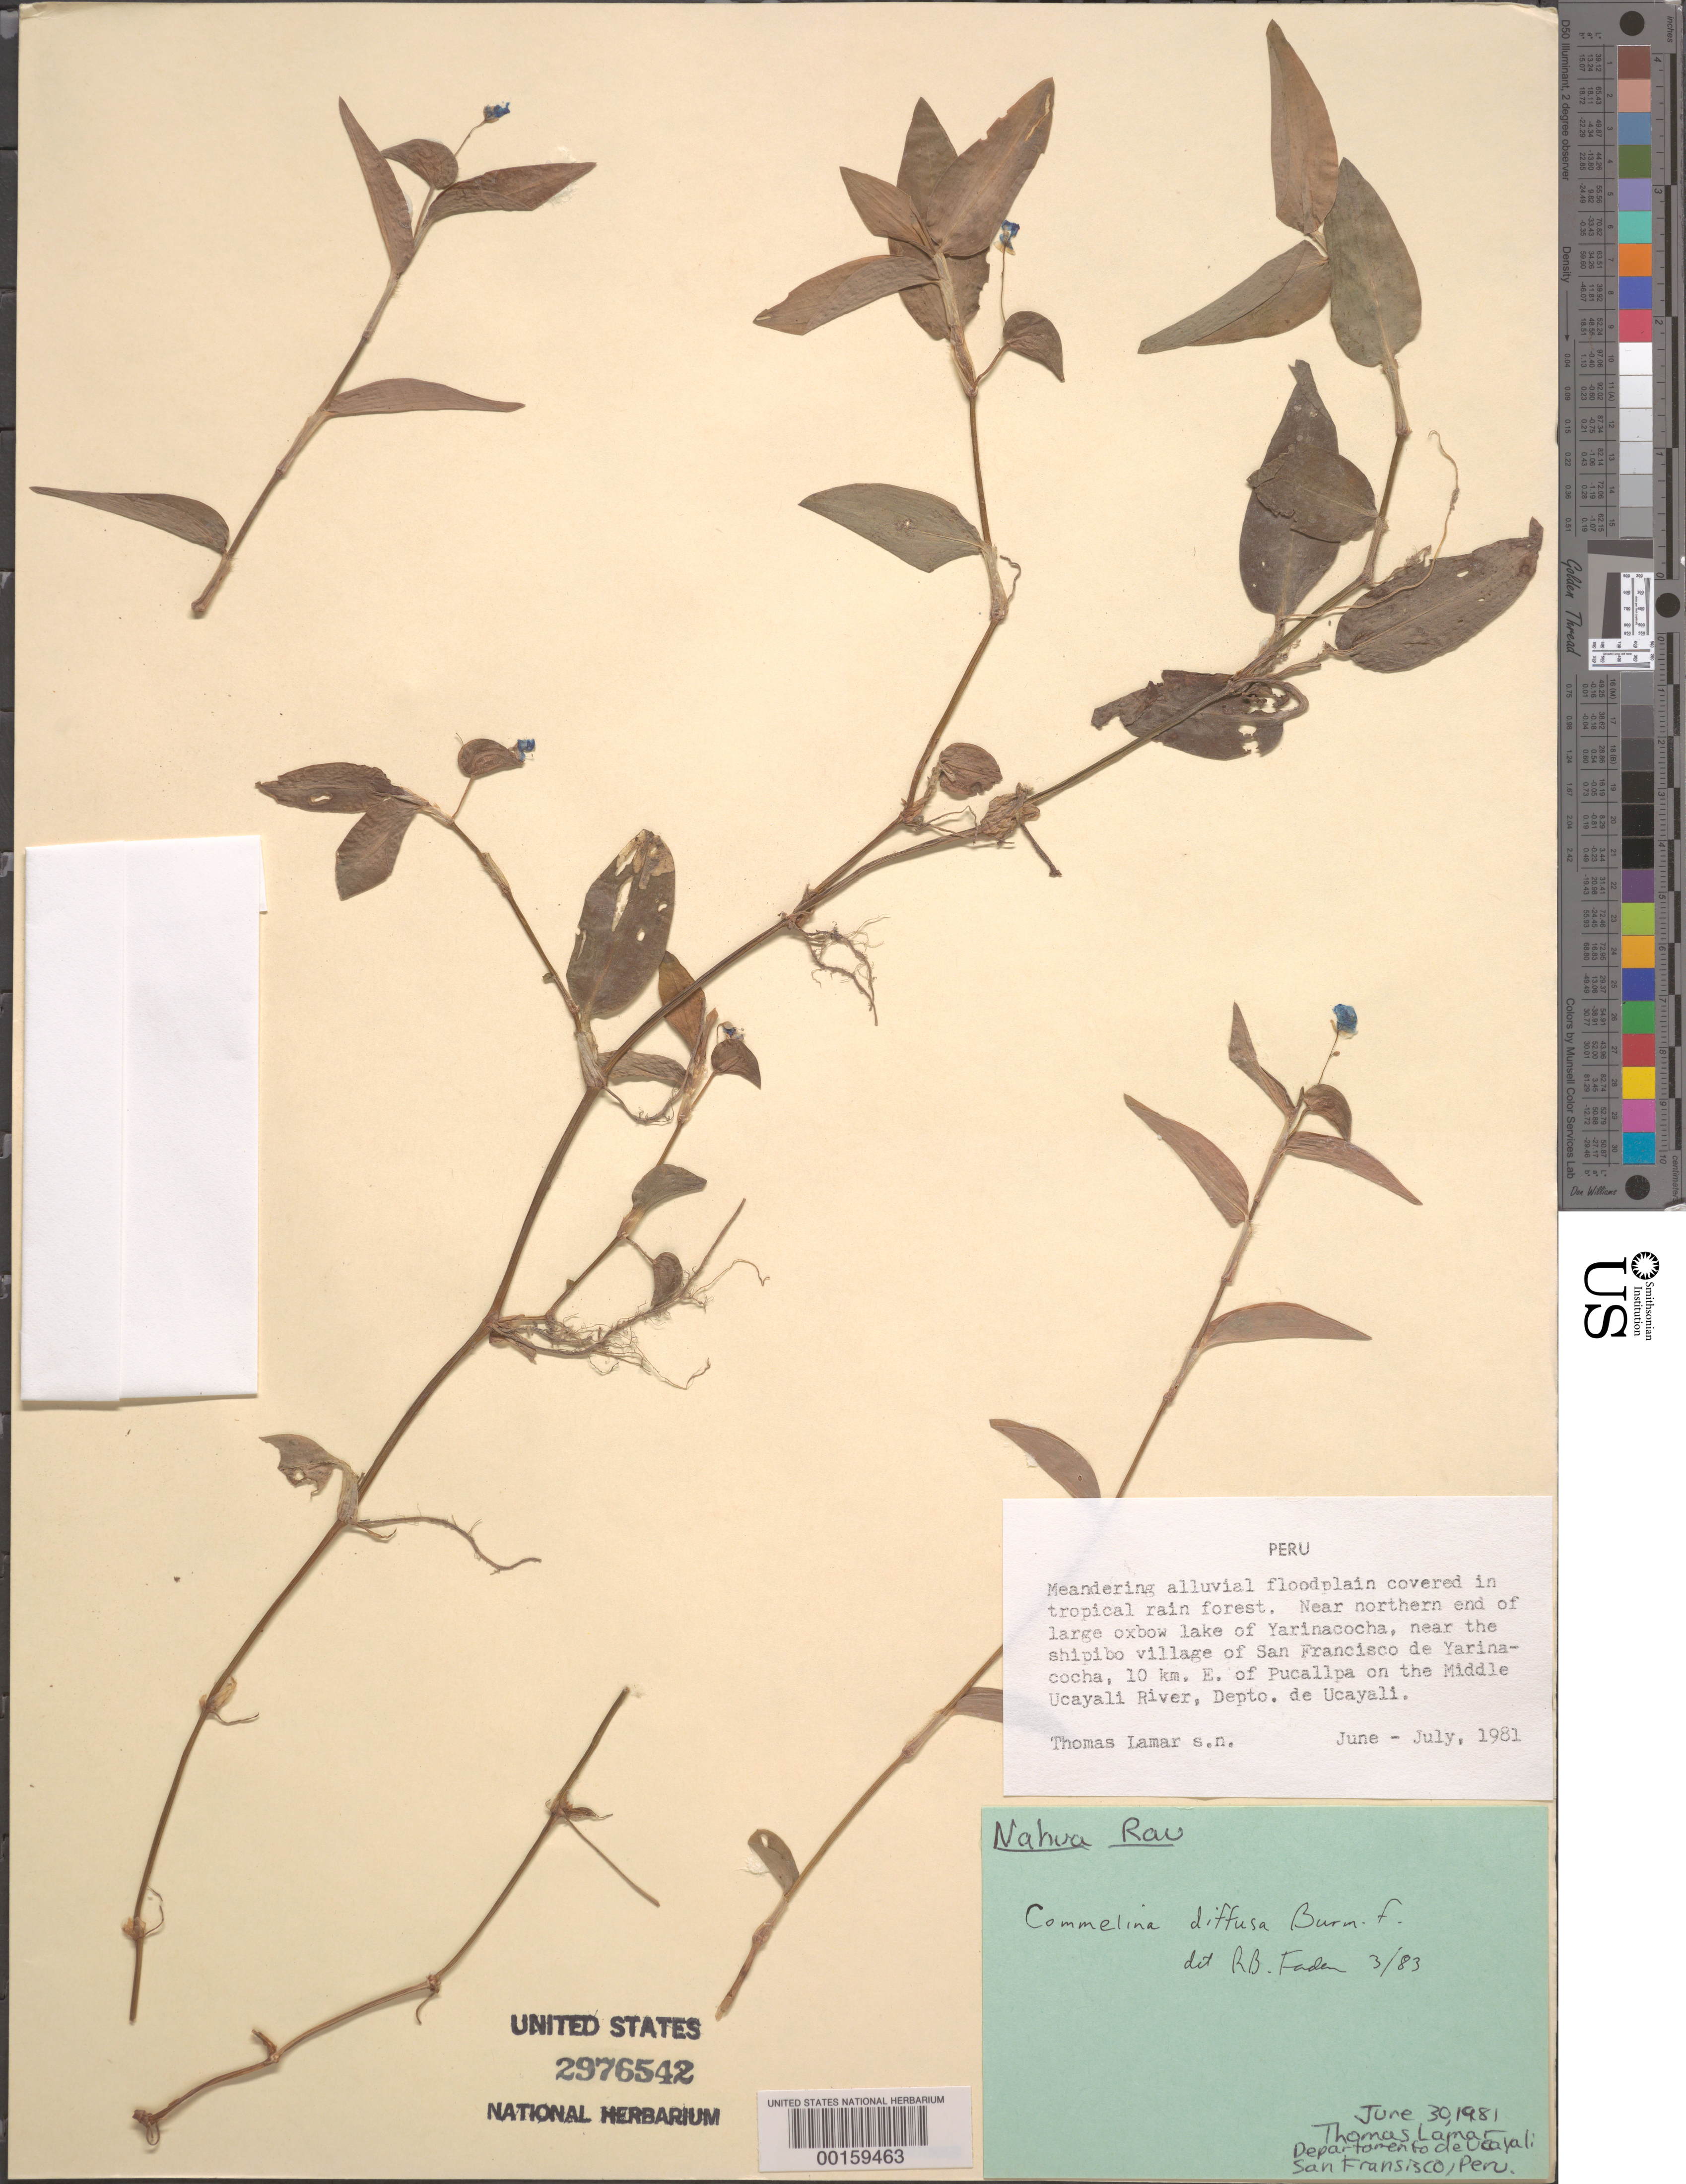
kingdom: Plantae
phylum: Tracheophyta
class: Liliopsida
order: Commelinales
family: Commelinaceae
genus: Commelina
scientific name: Commelina diffusa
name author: Burm. f.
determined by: Faden, Robert B., (US), Smithsonian Institution - National Museum of Natural History (UNITED STATES)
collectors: T. Lamar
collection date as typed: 30 Jun 1981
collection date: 1981-06-30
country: Peru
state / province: Ucayali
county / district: Coronel Portillo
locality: Lake Yarinacocha; near San Francisco de Yarinacocha; Ucayali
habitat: Alluvial floodplain covered in tropical rainforest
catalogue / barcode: US 2976542